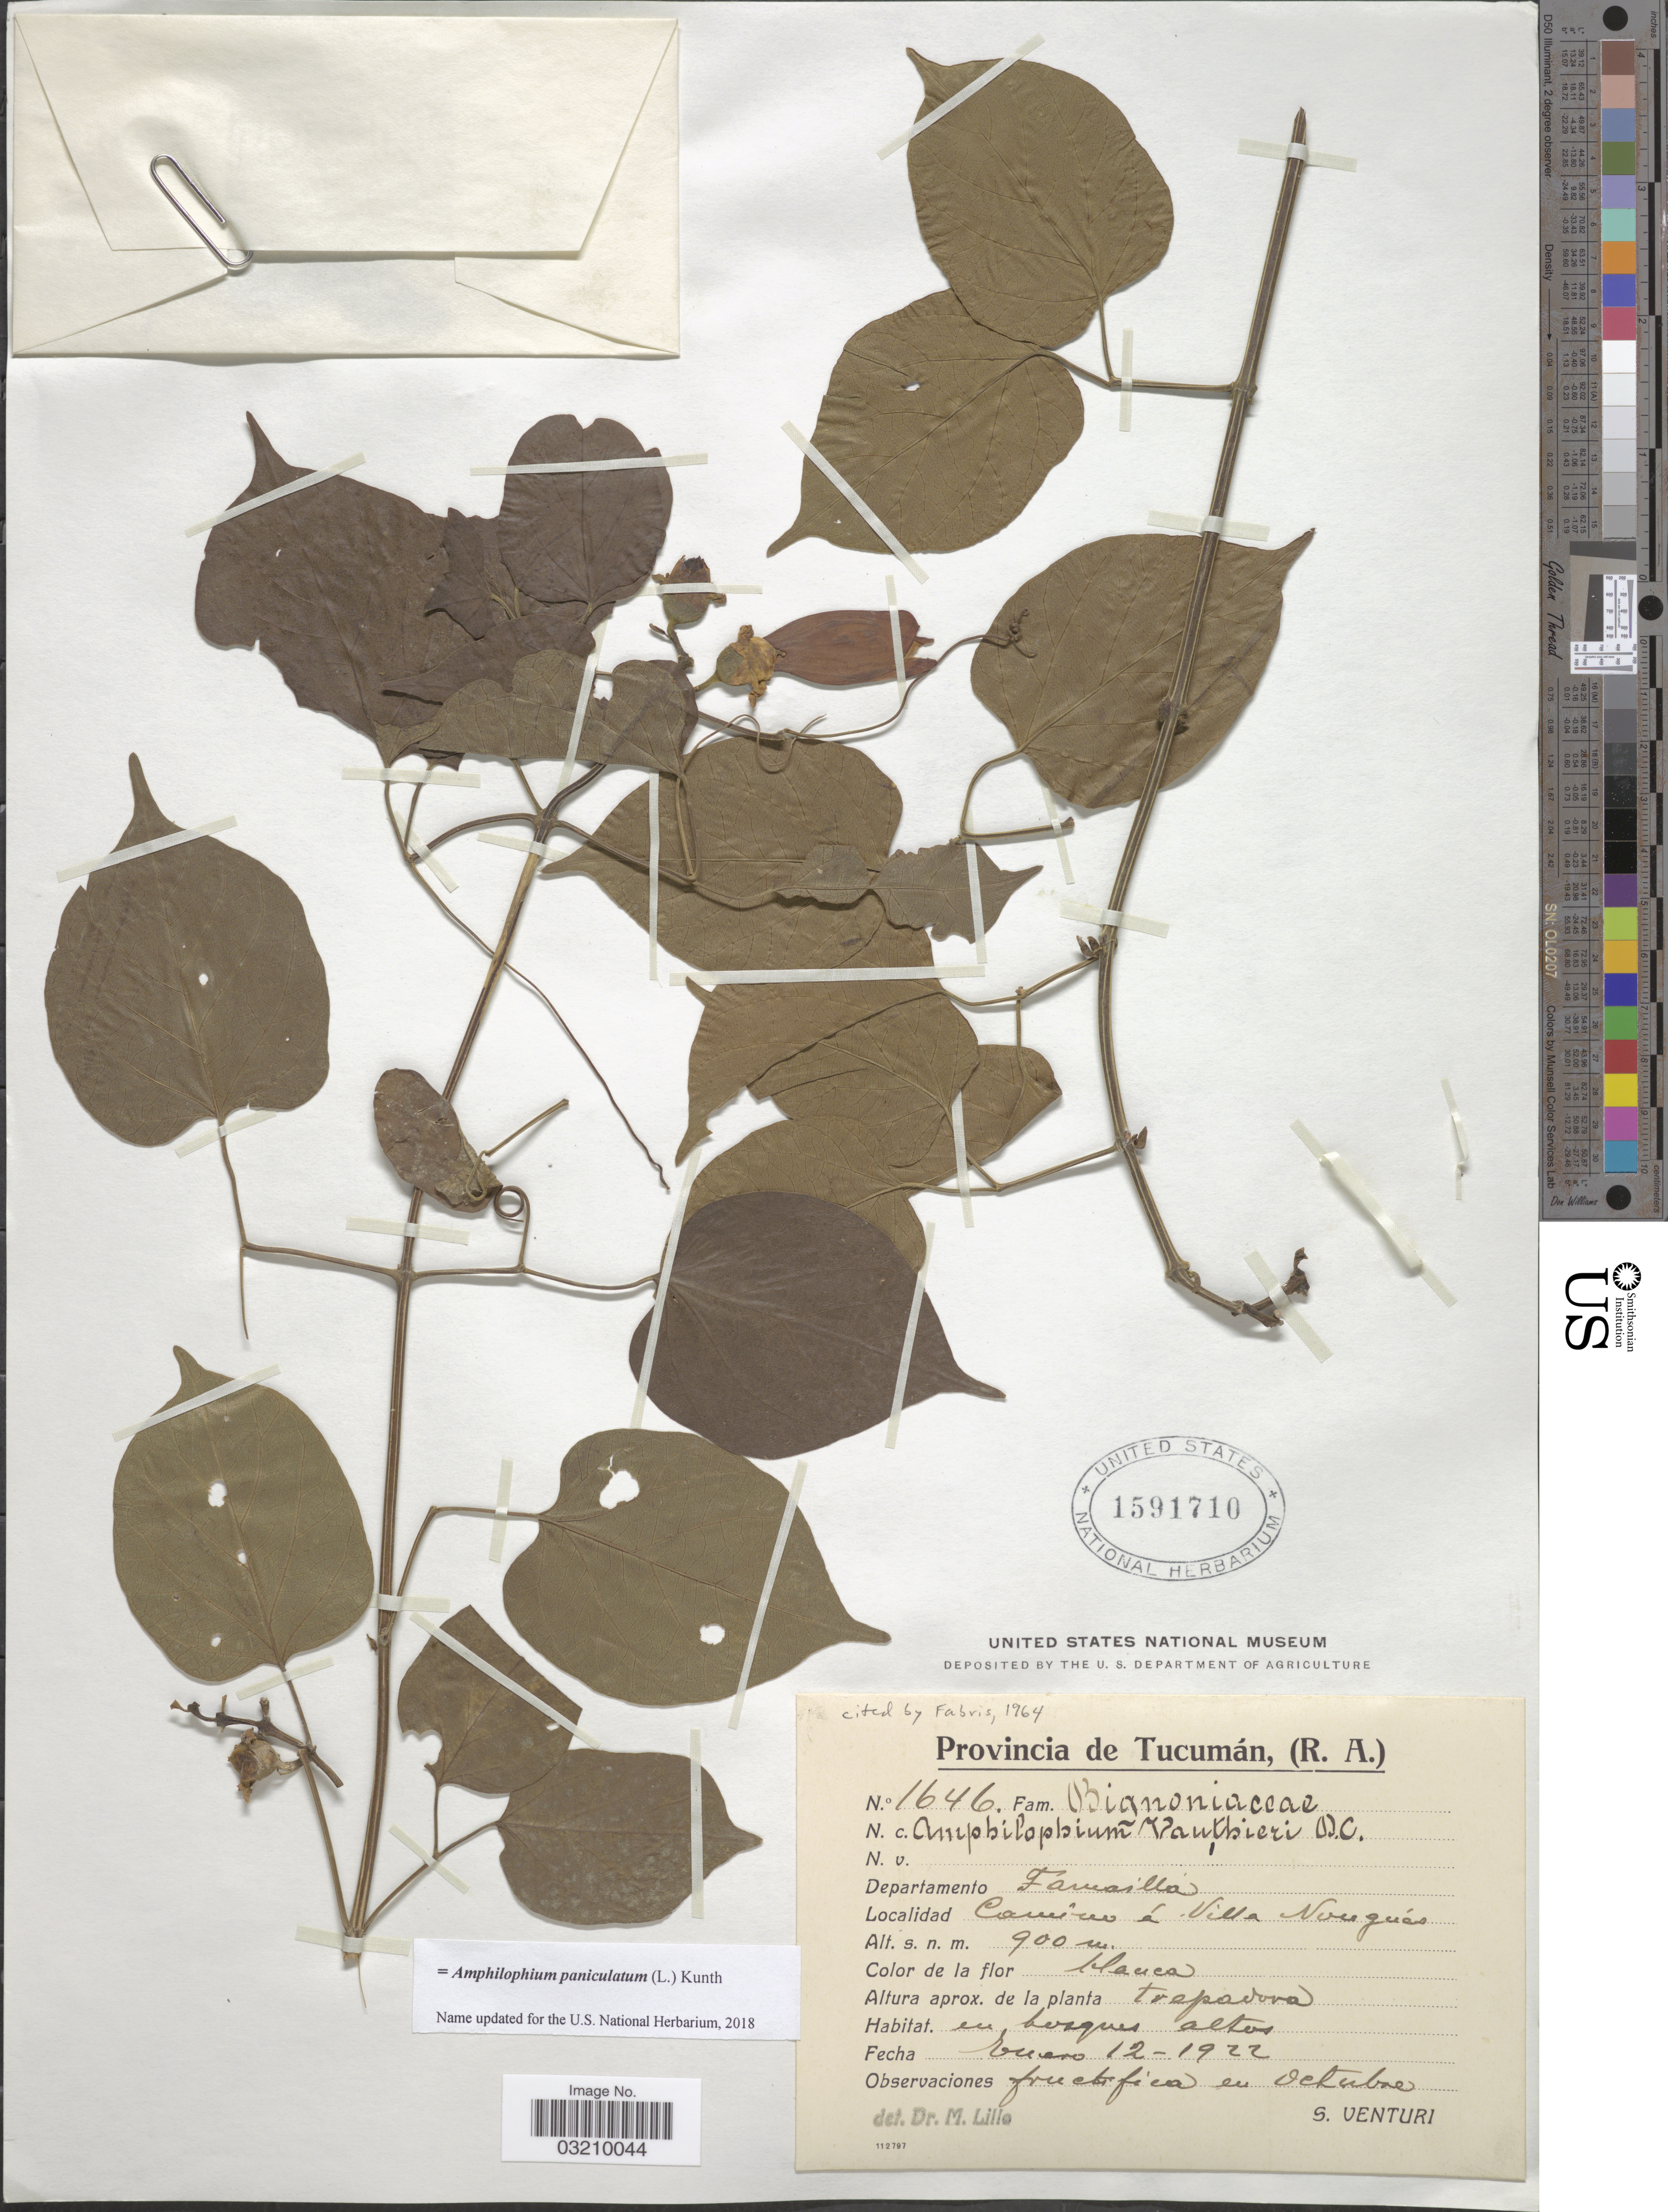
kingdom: Plantae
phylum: Tracheophyta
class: Magnoliopsida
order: Lamiales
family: Bignoniaceae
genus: Amphilophium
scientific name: Amphilophium paniculatum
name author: (L.) Kunth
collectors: S. Venturi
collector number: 1646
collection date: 1922-01-12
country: Argentina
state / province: Tucuman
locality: Departamento Famailla. Camino à Villa Nougues.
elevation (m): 900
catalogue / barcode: US 1591710